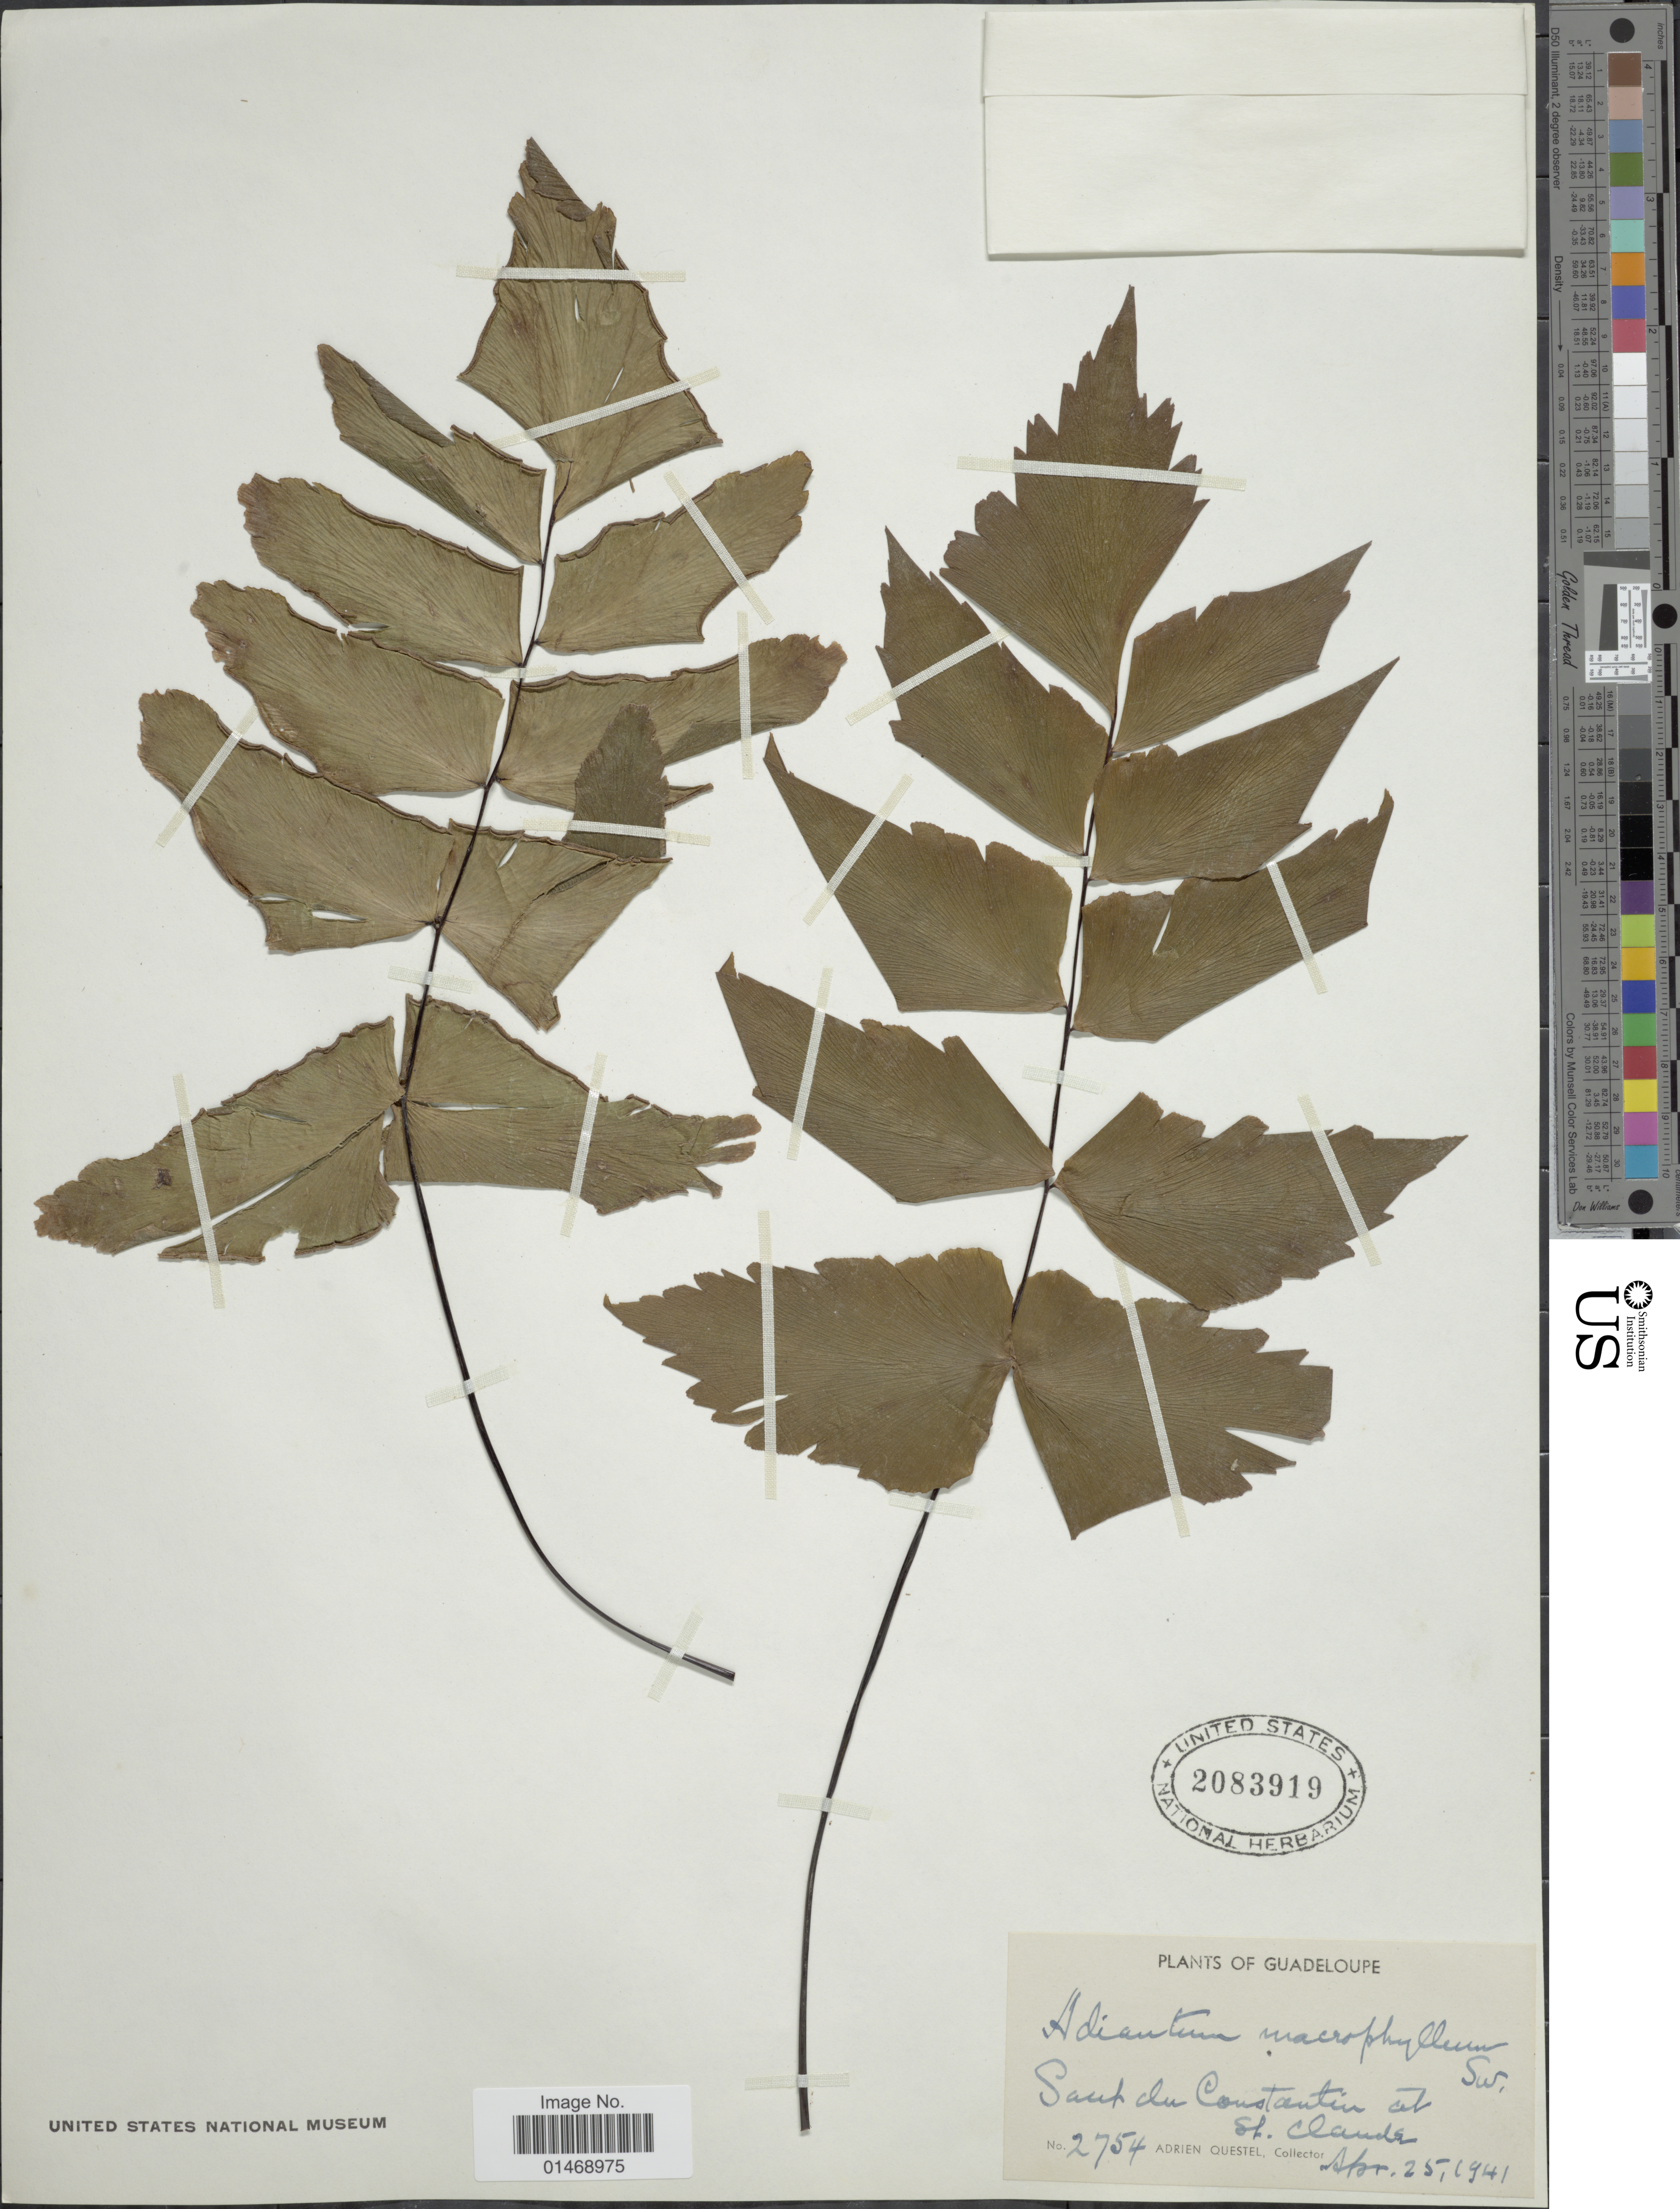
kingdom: Plantae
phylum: Tracheophyta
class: Polypodiopsida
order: Polypodiales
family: Pteridaceae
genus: Adiantum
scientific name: Adiantum macrophyllum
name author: Sw.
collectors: A. Questel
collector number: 2754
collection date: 1941-04-25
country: Guadeloupe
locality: Sau du Constantin at St Claude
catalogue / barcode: US 2083919